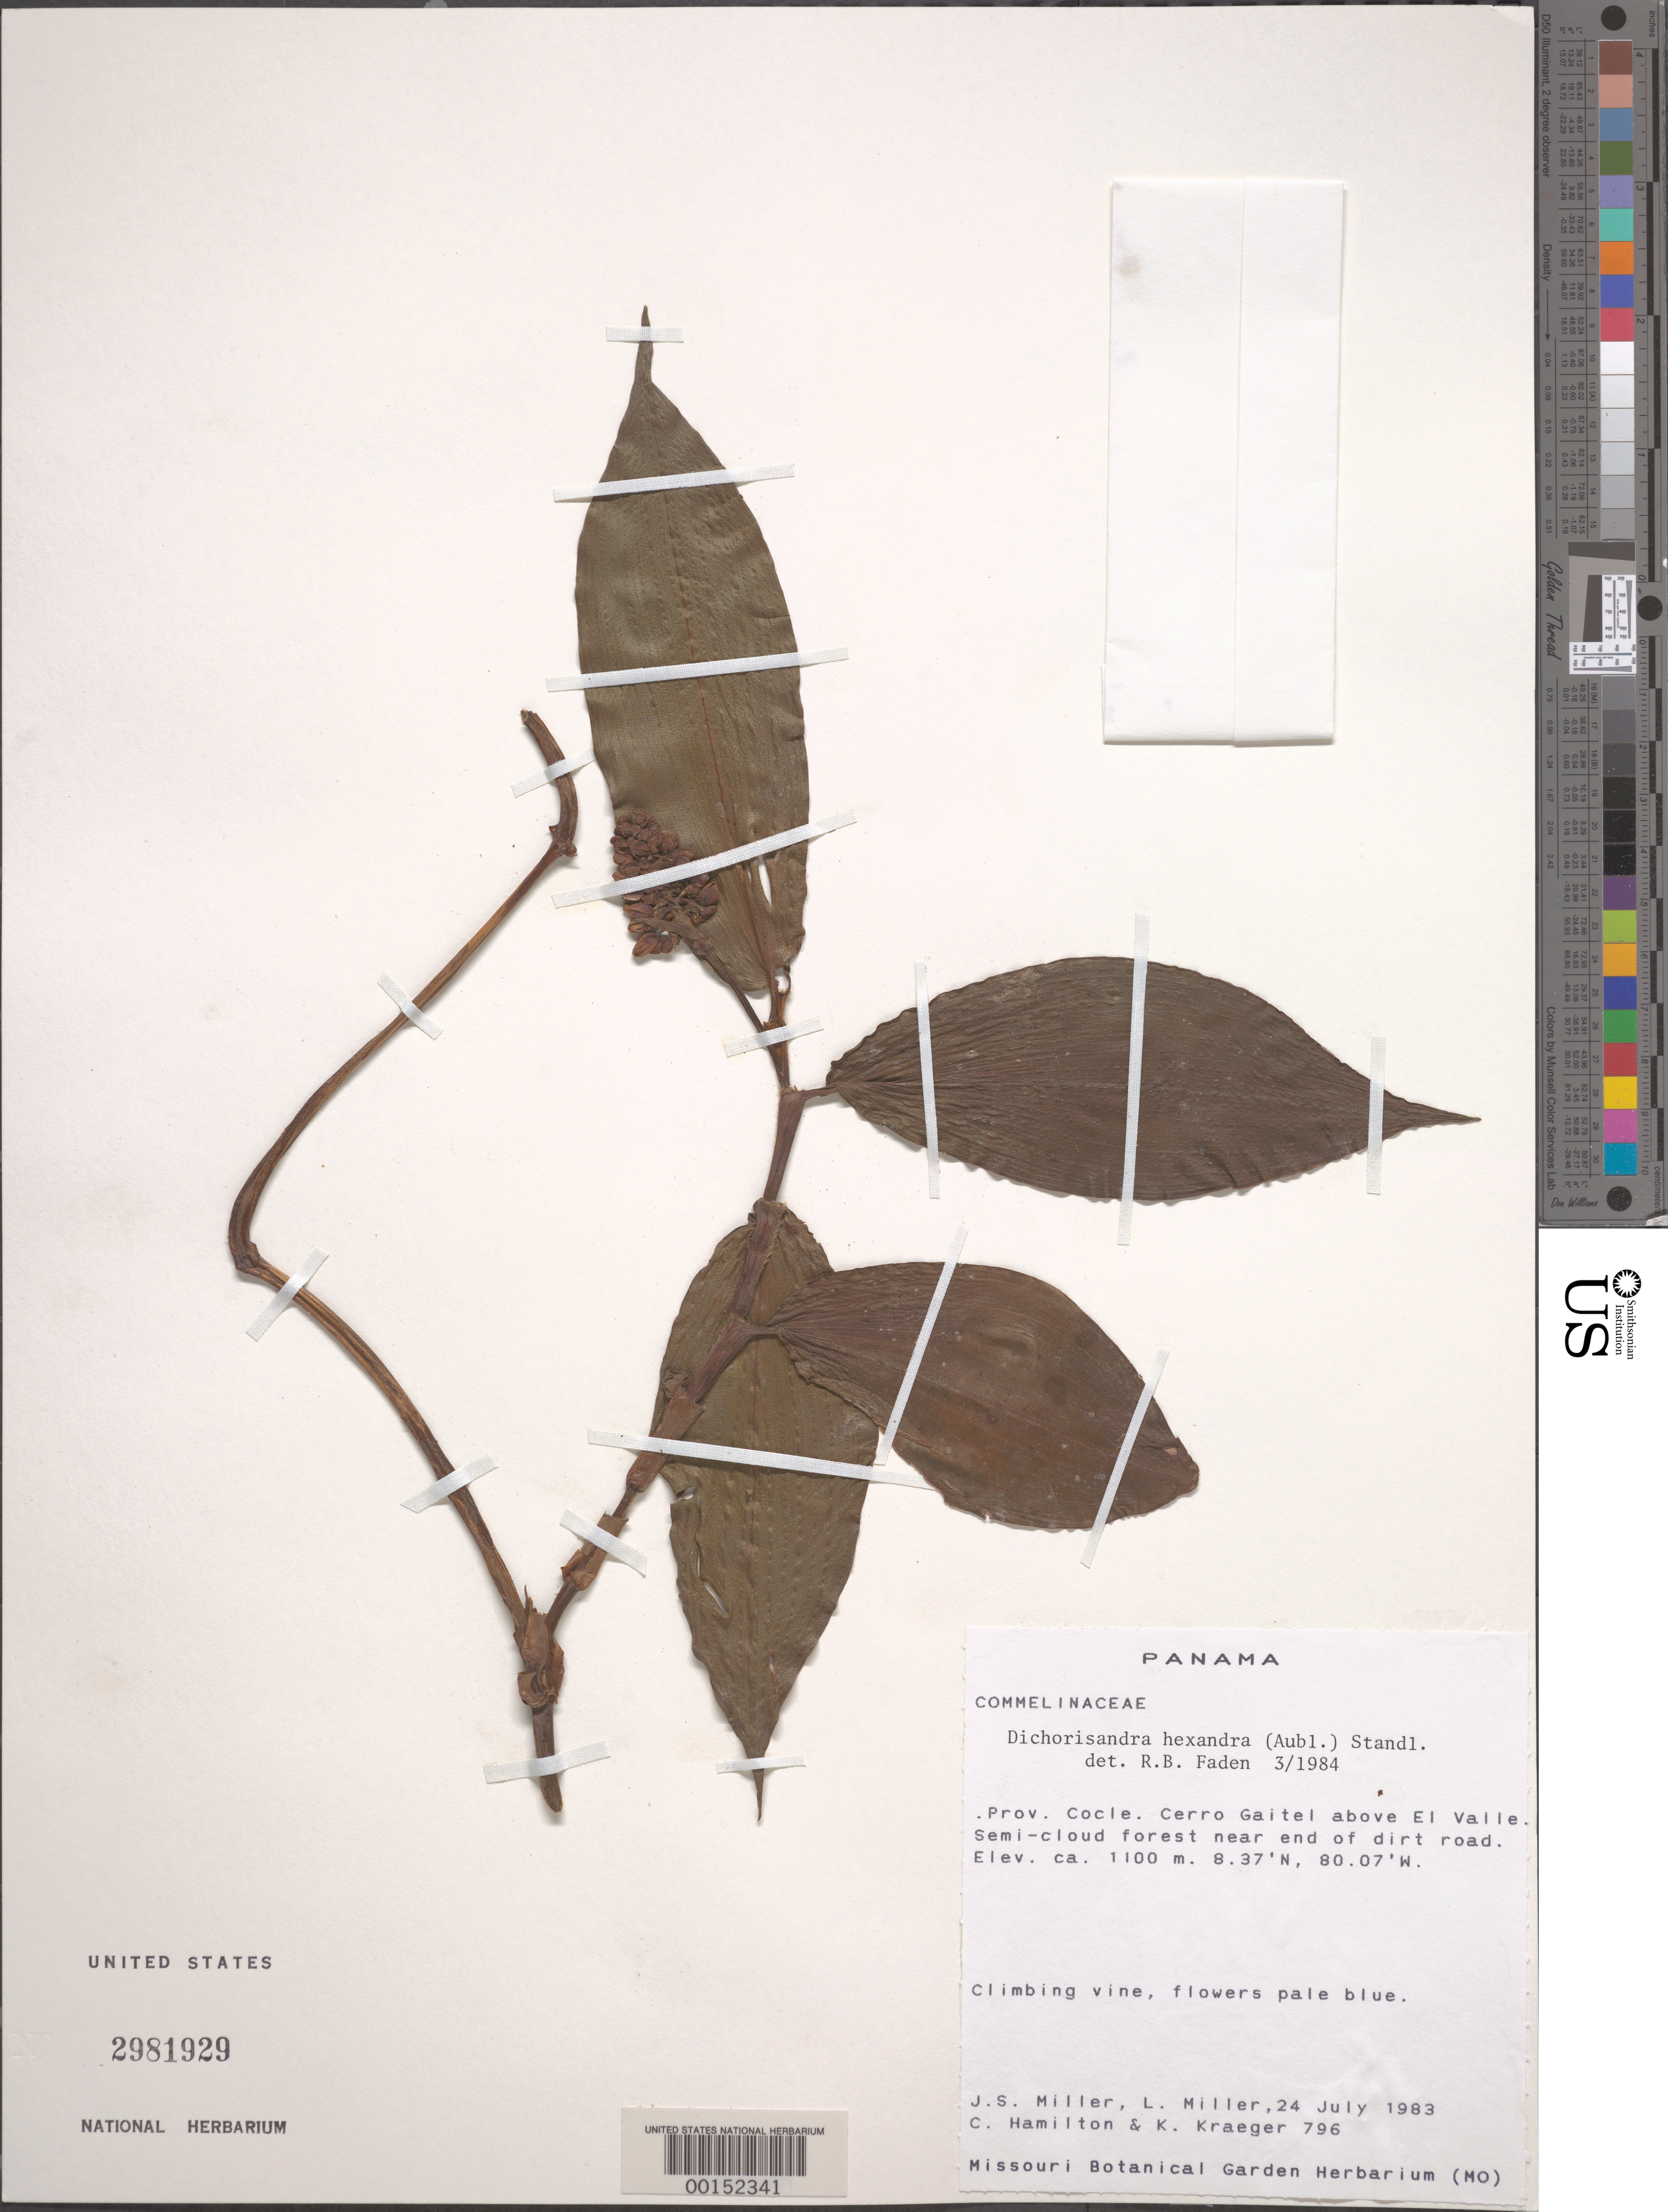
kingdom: Plantae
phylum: Tracheophyta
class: Liliopsida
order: Commelinales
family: Commelinaceae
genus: Dichorisandra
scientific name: Dichorisandra hexandra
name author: (Aubl.) Standl.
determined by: Faden, Robert B., (US), Smithsonian Institution - National Museum of Natural History (UNITED STATES)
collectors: J. S. Miller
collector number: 796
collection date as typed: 24 Jul 1983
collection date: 1983-07-24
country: Panama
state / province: Coclé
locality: Cerro Gaital, above El Valle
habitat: Semi-cloud forest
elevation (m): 1100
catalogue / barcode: US 2981929